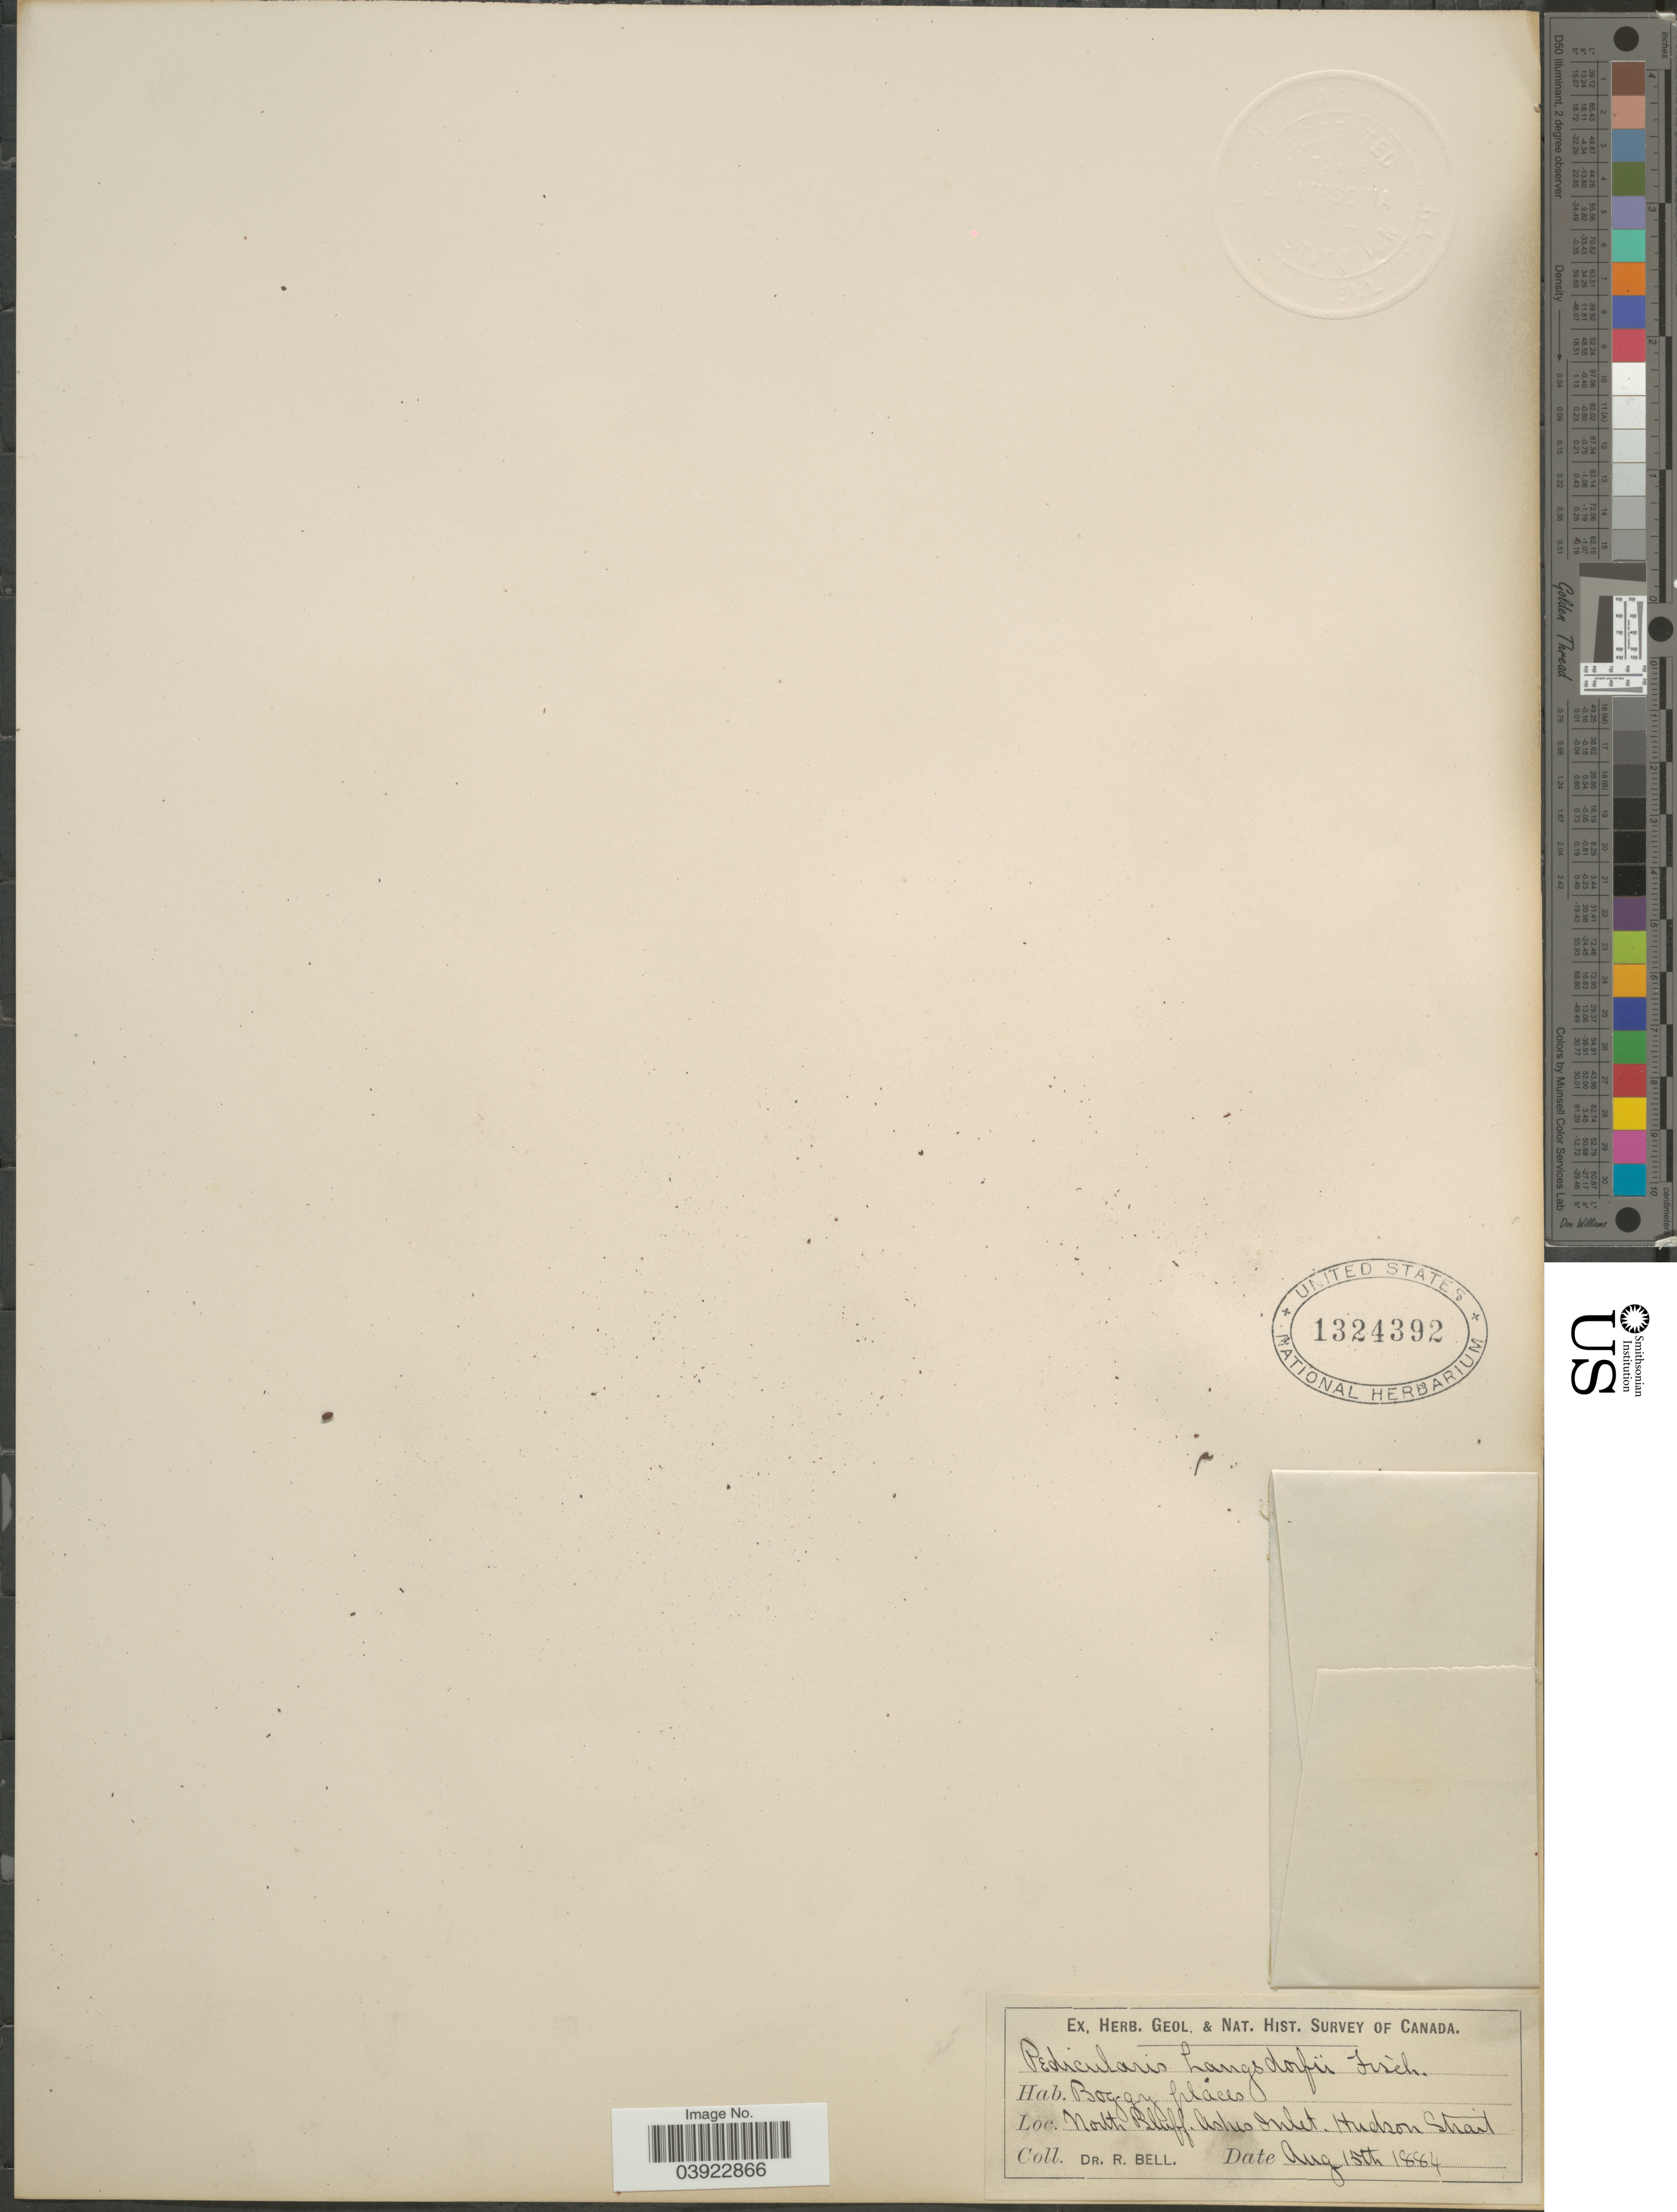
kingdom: Plantae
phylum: Tracheophyta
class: Magnoliopsida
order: Lamiales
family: Orobanchaceae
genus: Pedicularis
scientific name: Pedicularis langsdorffii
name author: Fisch. ex Steven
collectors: C. R. Bell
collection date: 1884-08-15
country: Canada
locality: North Bluff. Ashes Inlet. Hudson Strait.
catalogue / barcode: US 1324392